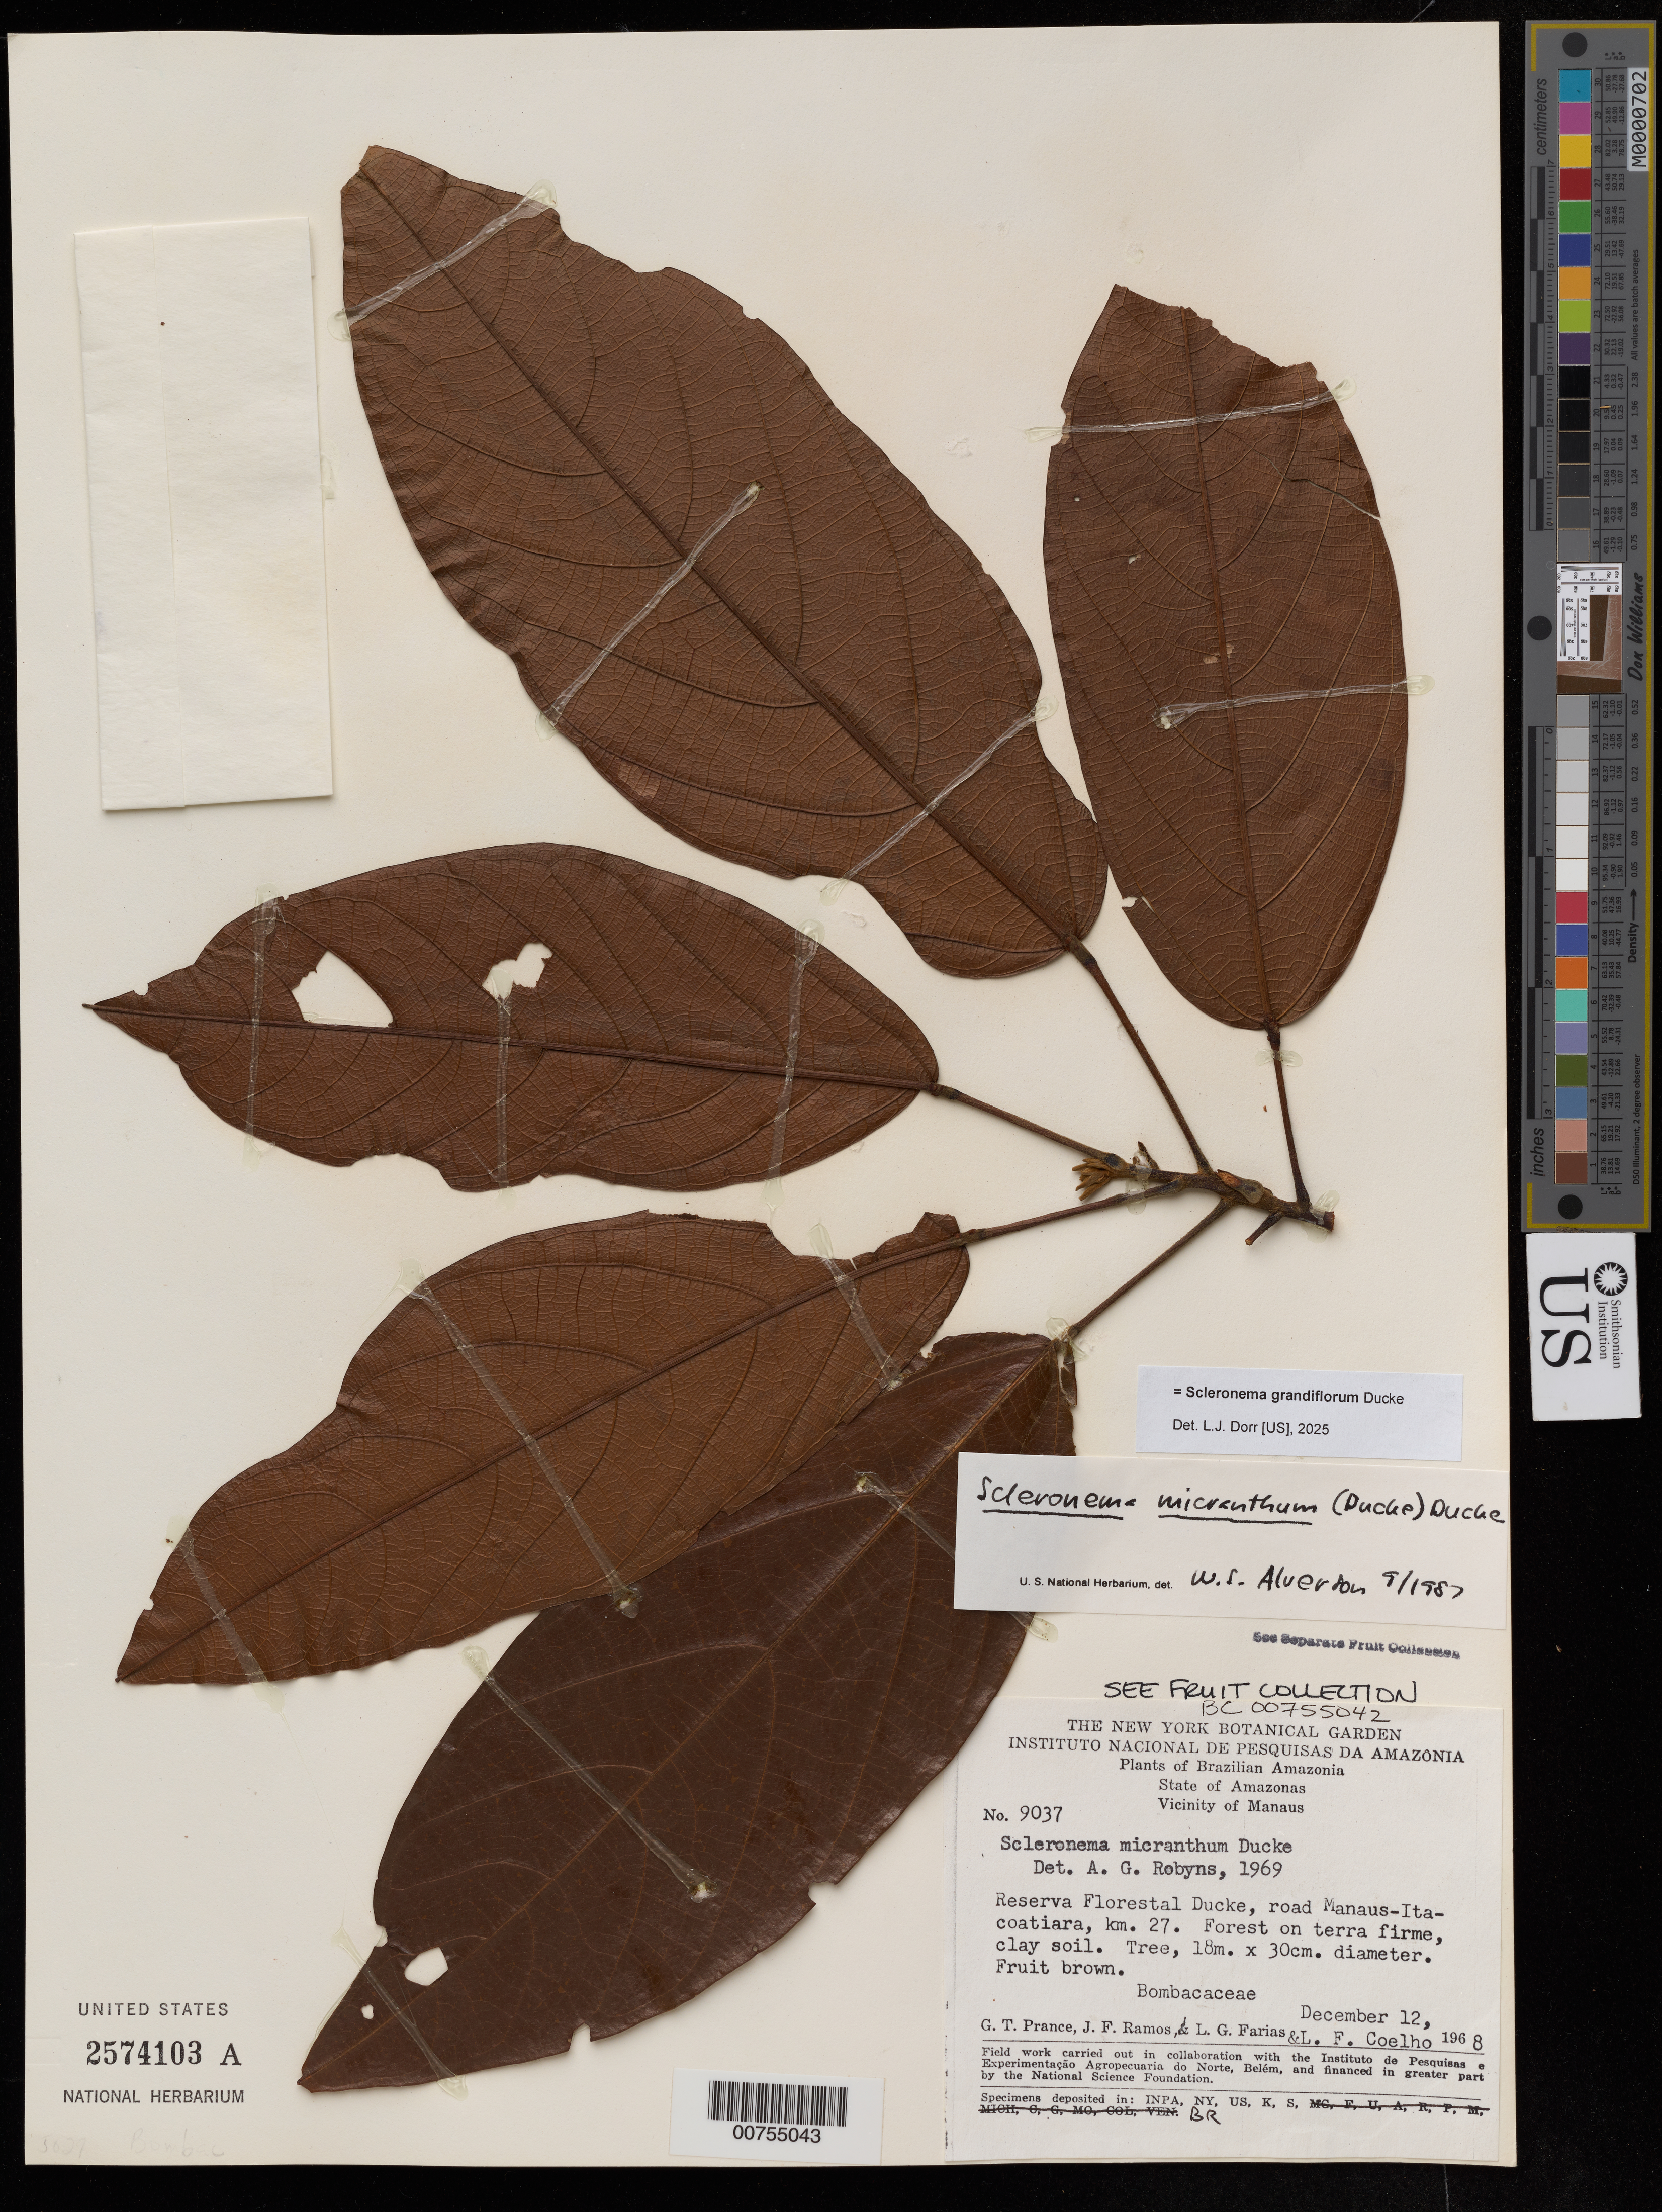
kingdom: Plantae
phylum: Tracheophyta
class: Magnoliopsida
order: Malvales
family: Malvaceae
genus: Scleronema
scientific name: Scleronema grandiflorum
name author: Huber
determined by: Dorr, Laurence J., Curator (BOT), Smithsonian Institution - National Museum of Natural History (UNITED STATES)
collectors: G. T. Prance, J. F. Ramos, L. G. Farias & L. F. Coelho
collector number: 9037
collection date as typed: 12 Dec 1968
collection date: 1968-12-12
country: Brazil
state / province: Amazonas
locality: Reserva Florestal Ducke, road Manaus-Itacoatiara, km. 27.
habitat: Forest on terra firme, clay soil.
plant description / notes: Bulky Fruit BC 00755042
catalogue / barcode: US 2574103A